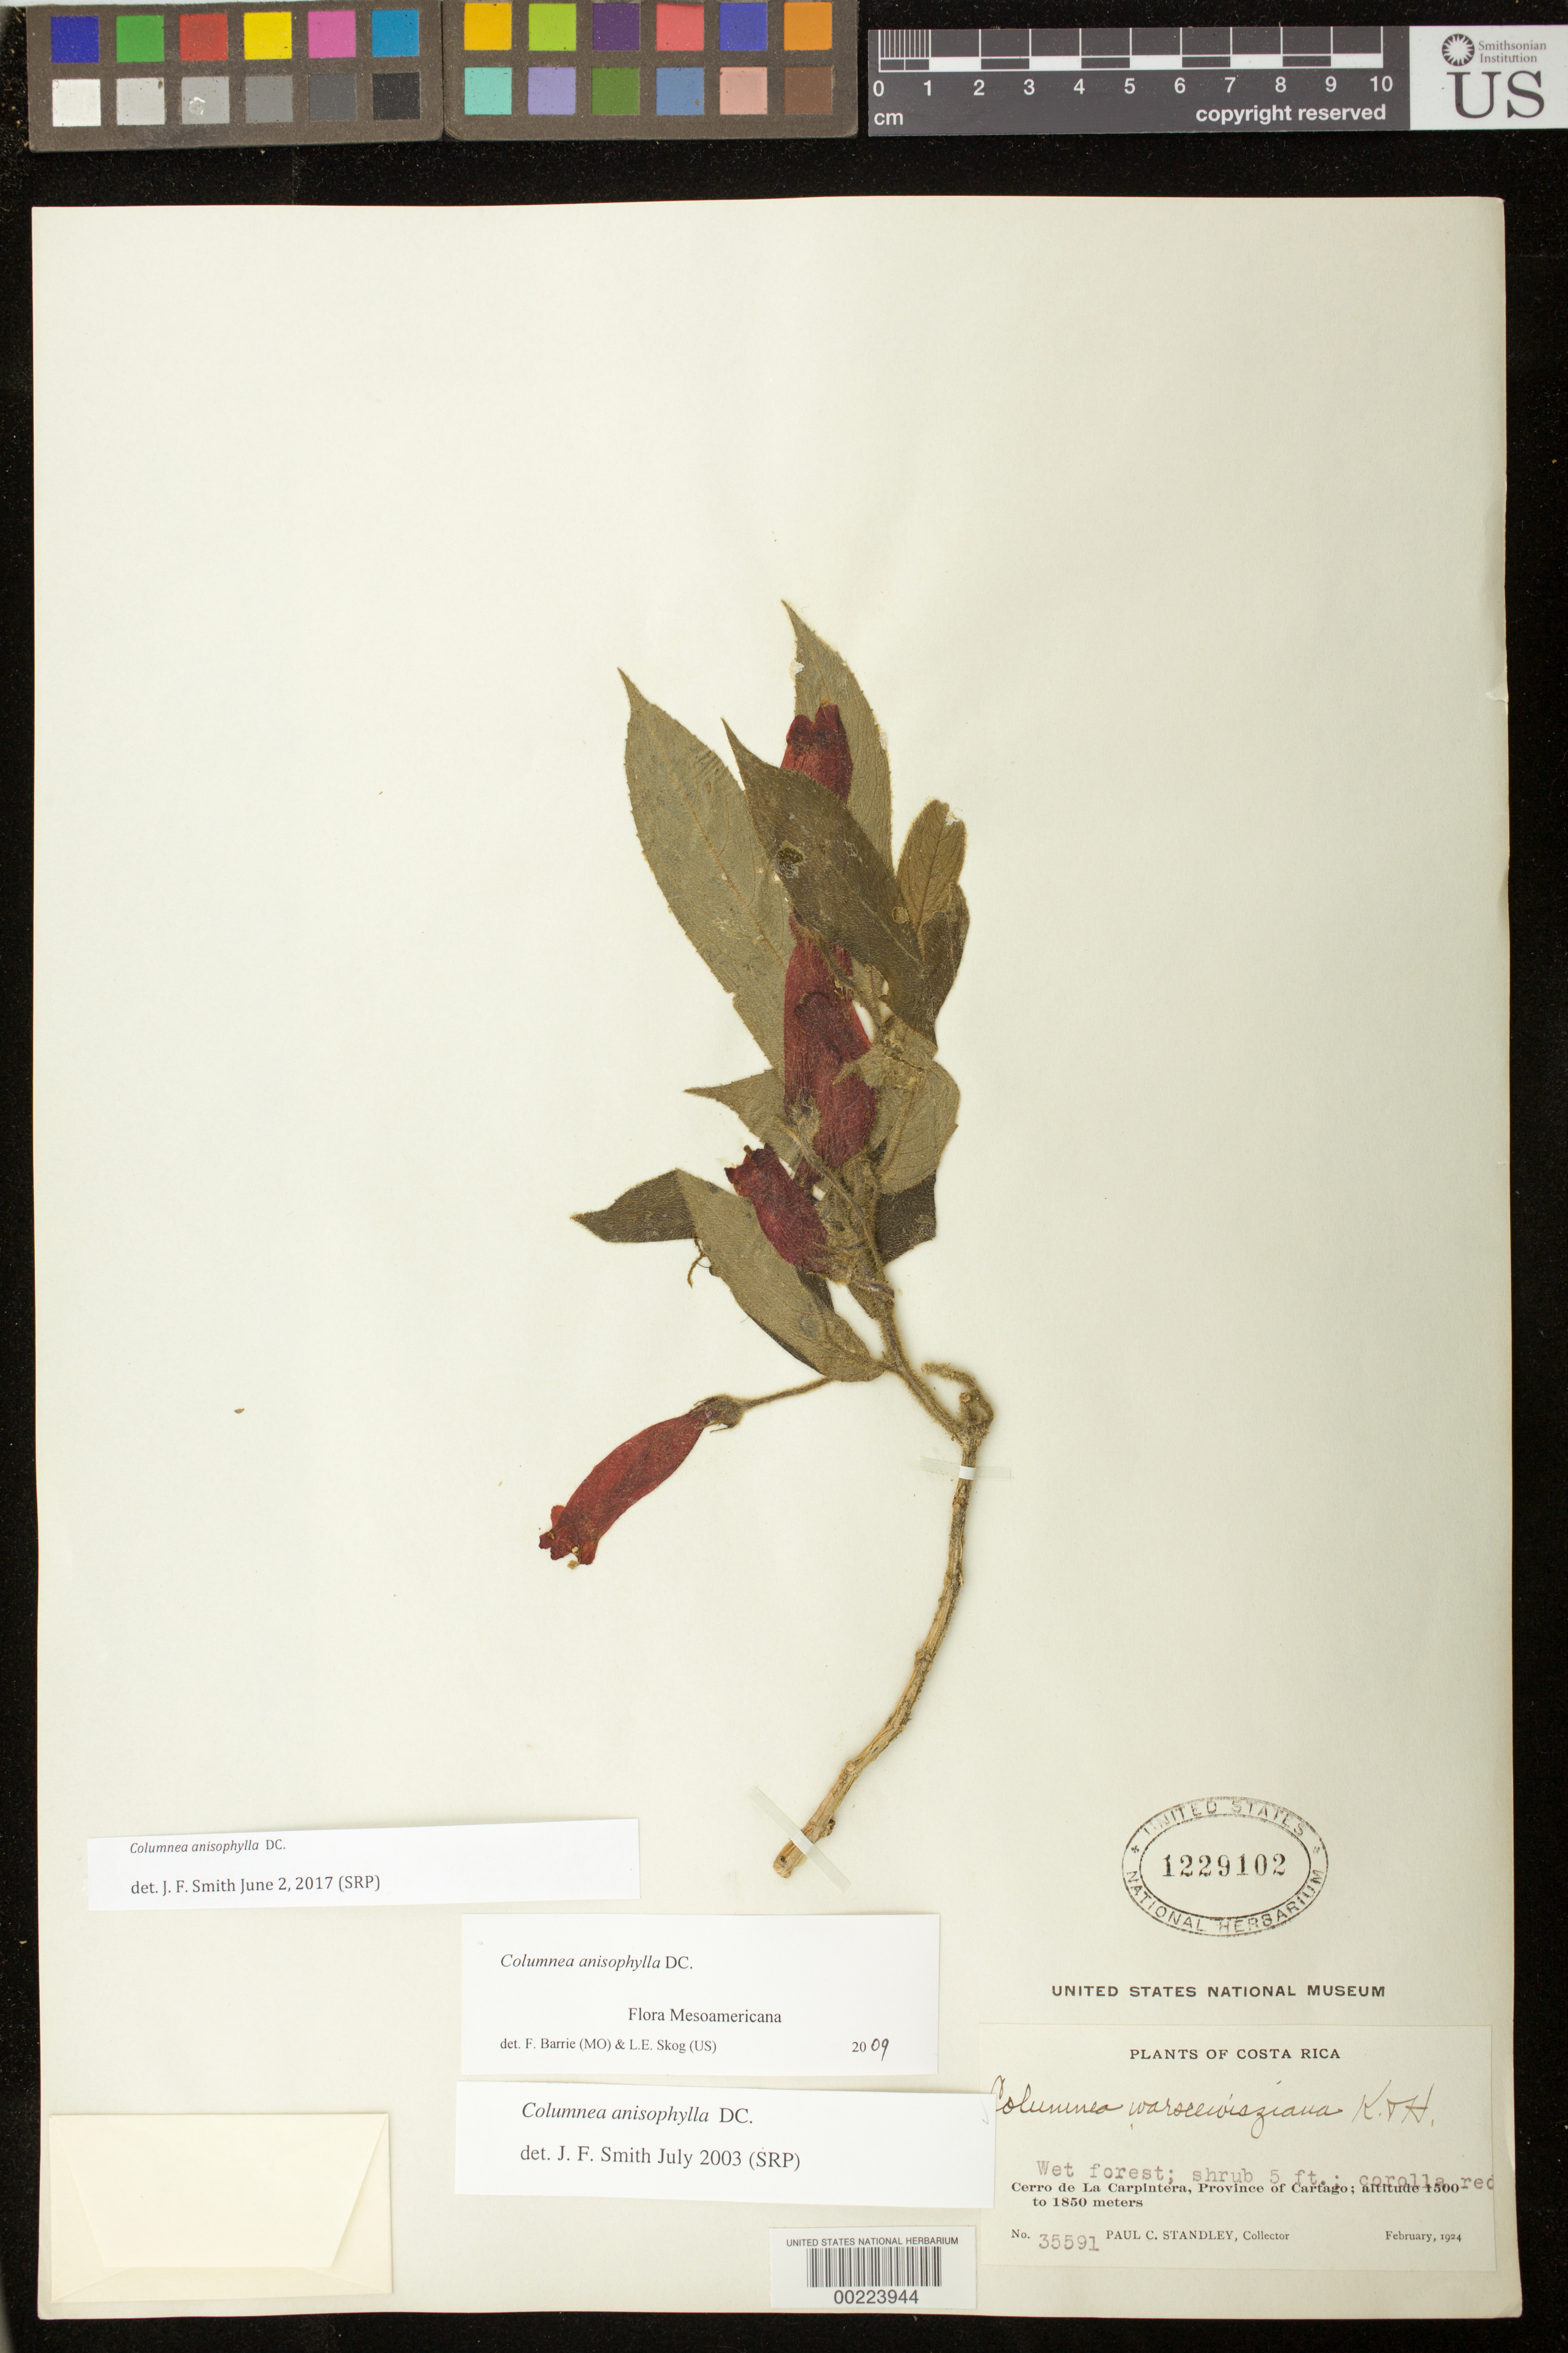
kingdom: Plantae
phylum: Tracheophyta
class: Magnoliopsida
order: Lamiales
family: Gesneriaceae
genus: Columnea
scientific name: Columnea anisophylla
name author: DC.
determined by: Smith, J. F.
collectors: P. C. Standley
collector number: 35591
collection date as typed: Feb 1924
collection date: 1924-02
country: Costa Rica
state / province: Cartago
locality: Cerro de la Carpintera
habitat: Wet forest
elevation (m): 1500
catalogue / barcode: US 1229102